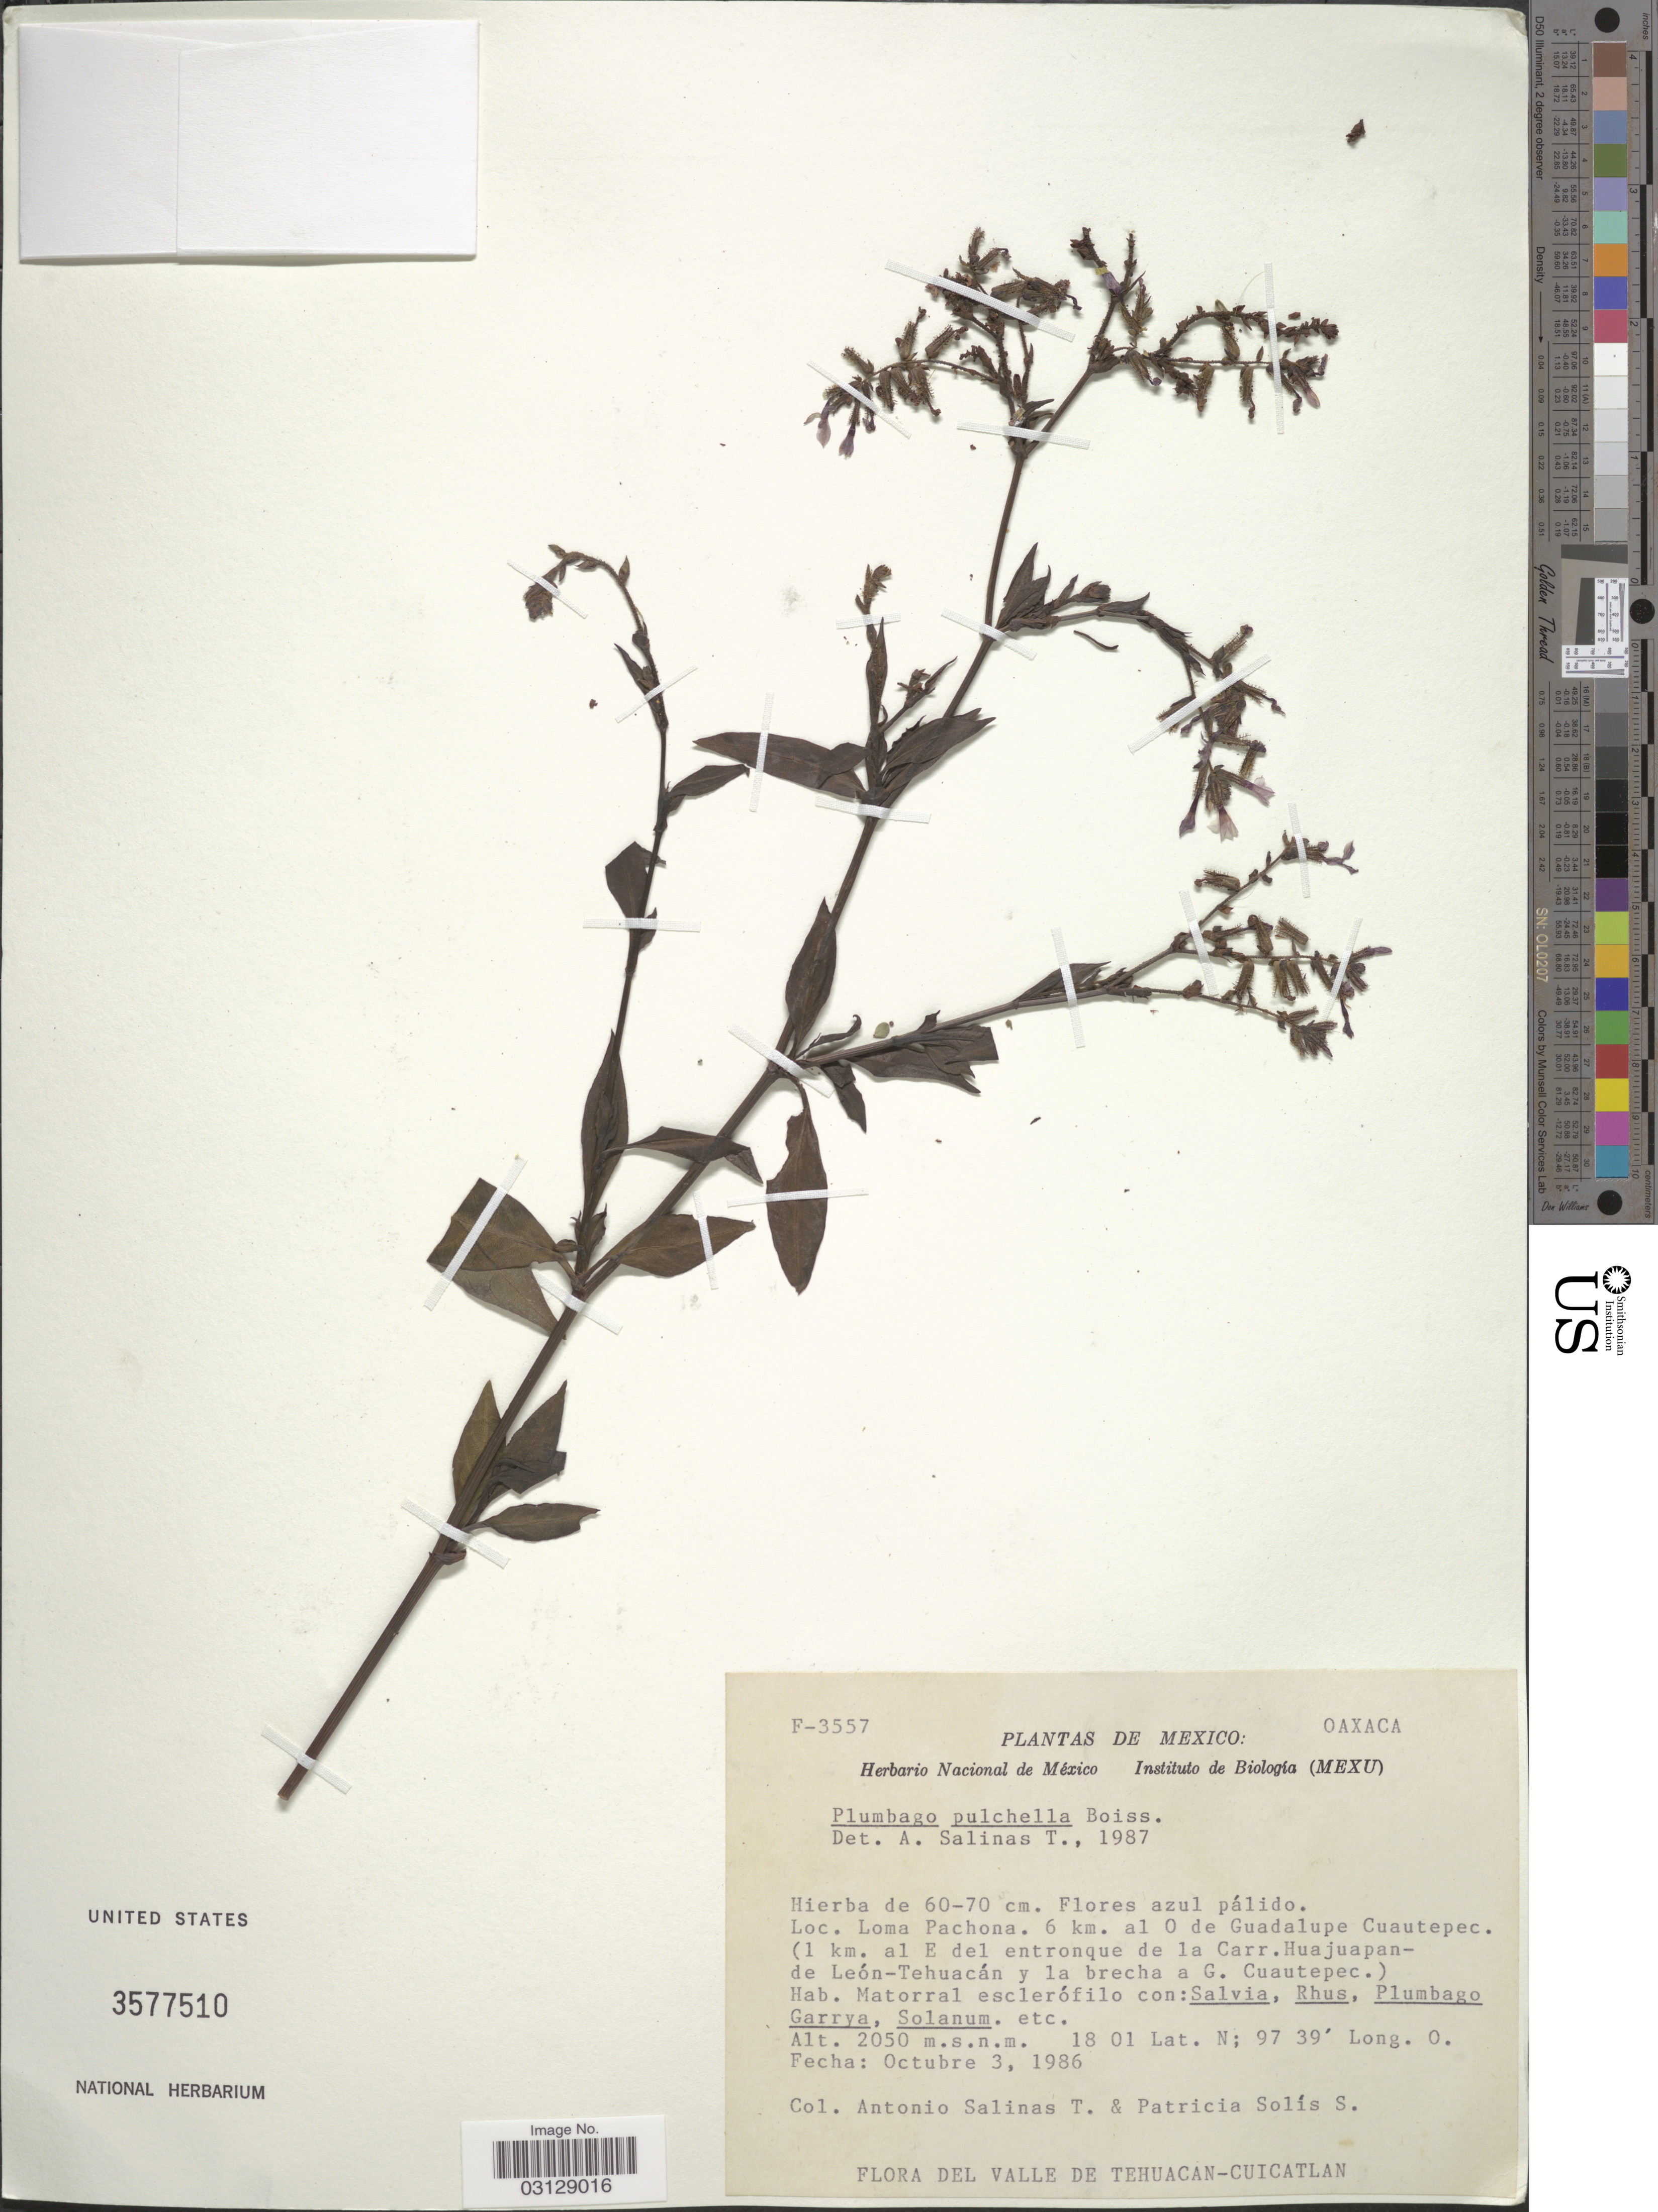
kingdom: Plantae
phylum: Tracheophyta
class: Magnoliopsida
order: Caryophyllales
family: Plumbaginaceae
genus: Plumbago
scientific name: Plumbago pulchella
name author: Boiss.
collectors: A. Salinas T. & P. Solis S.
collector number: F-3557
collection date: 1986-10-03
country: Mexico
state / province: Oaxaca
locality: Loma Pachona. 6 km. al O de Guadalupe Cuautepec. (1 km. al E del entronque de la Carr. Huajuapan-de León-Tehuacán y la brecha a G. Cuautepec.).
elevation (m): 2050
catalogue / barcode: US 3577510